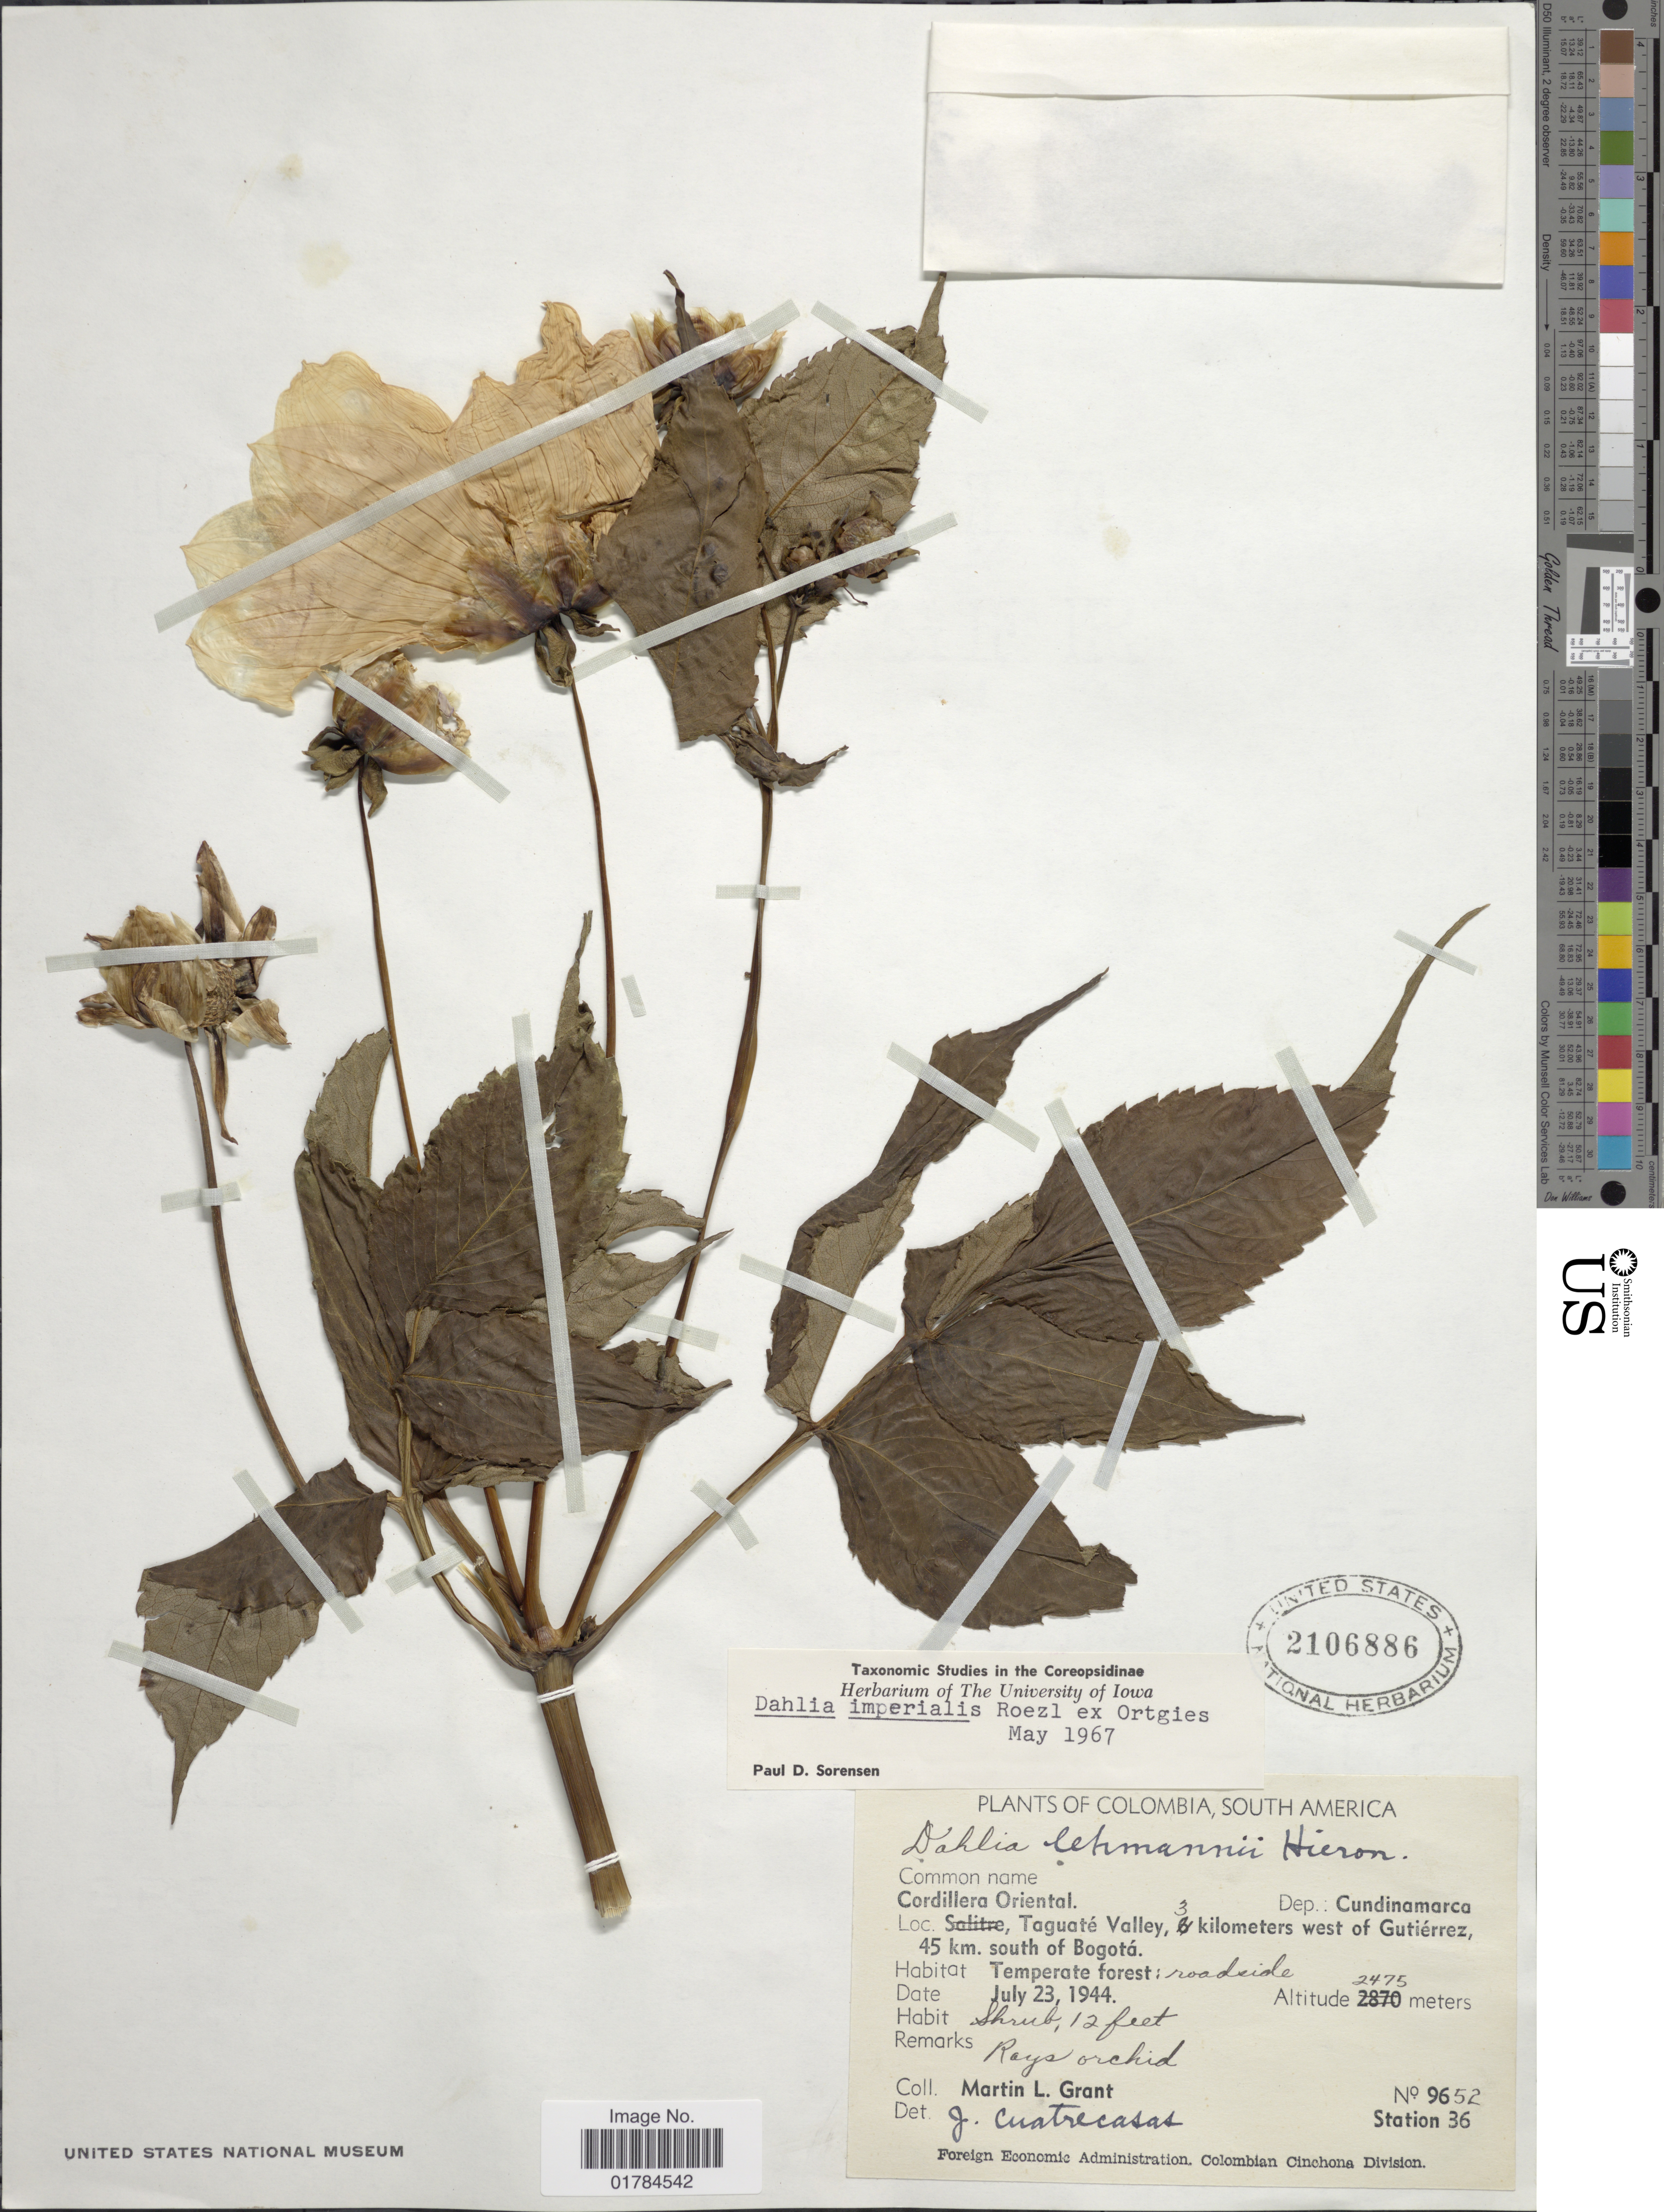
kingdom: Plantae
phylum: Tracheophyta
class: Magnoliopsida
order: Asterales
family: Asteraceae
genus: Dahlia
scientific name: Dahlia imperialis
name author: Roezl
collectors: M. L. Grant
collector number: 9652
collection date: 1944-07-23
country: Colombia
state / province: Cundinamarca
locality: Cordillera Oriental, Taguate Valley, 3 kilometers west of Gutierrez, 45 km. south of Bogota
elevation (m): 2475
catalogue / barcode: US 2106886